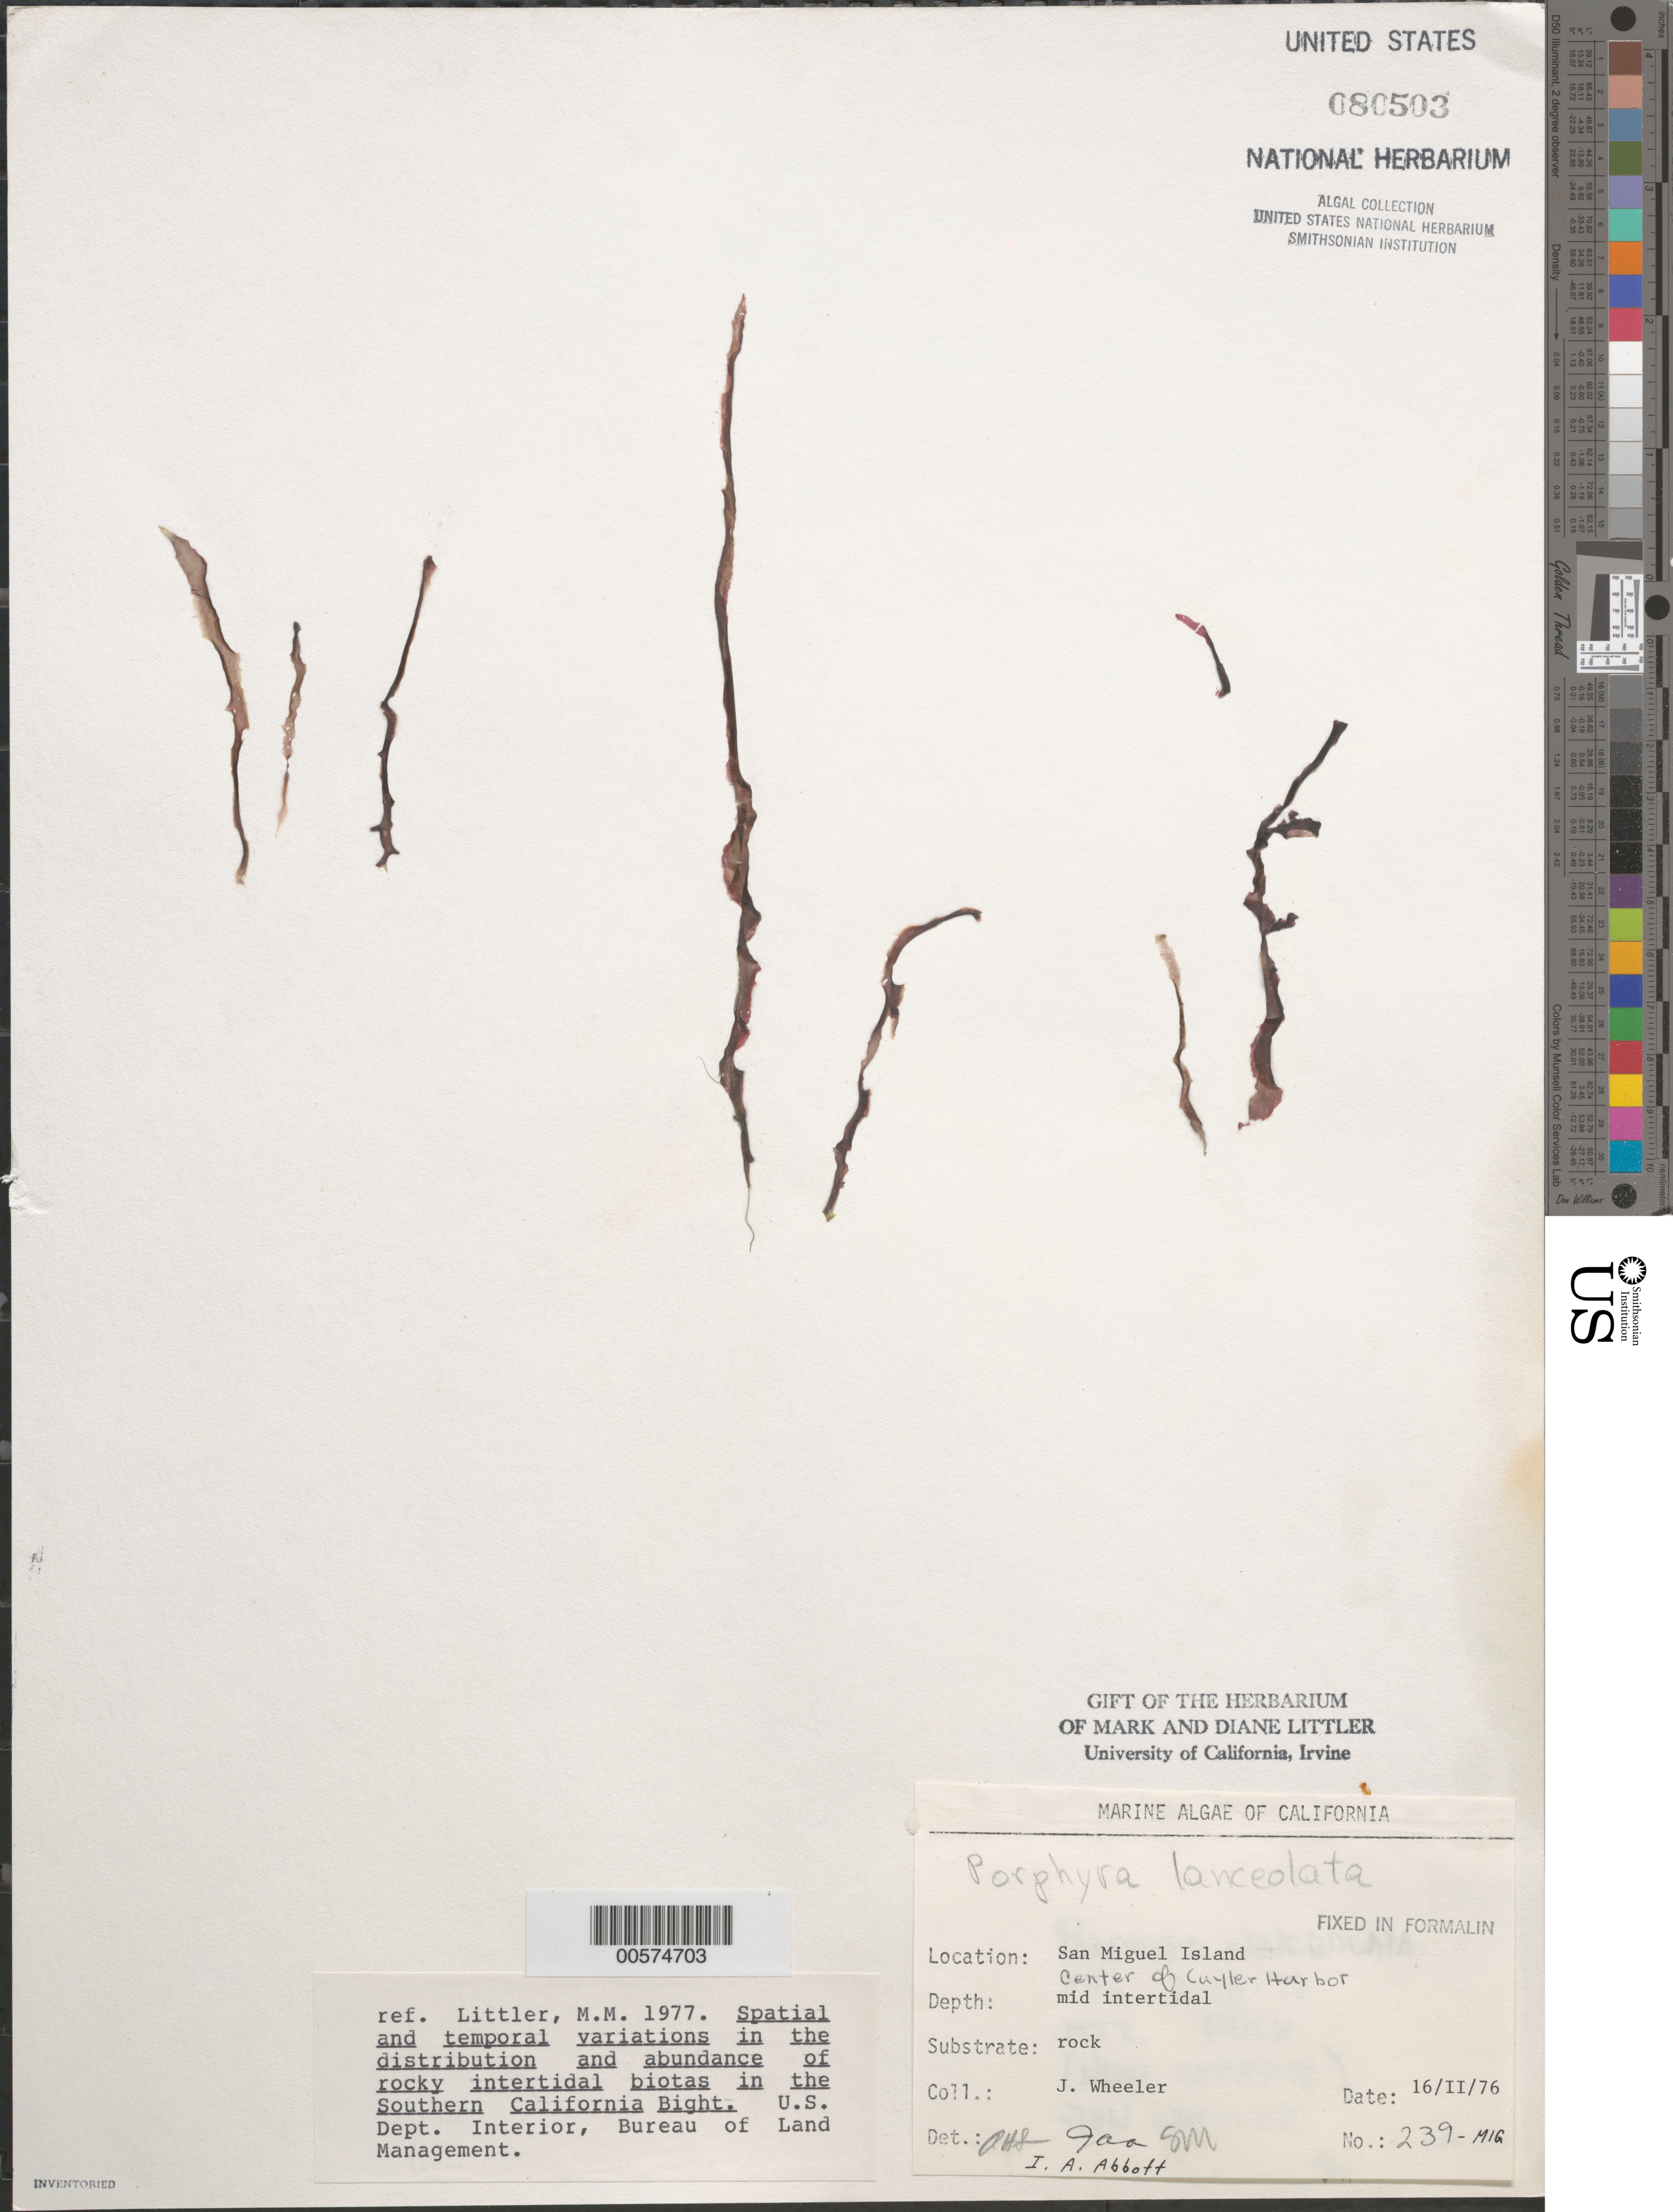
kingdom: Plantae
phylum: Rhodophyta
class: Bangiophyceae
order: Bangiales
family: Bangiaceae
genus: Pyropia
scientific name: Pyropia lanceolata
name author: (Setchell & Hus) S.C. Lindstrom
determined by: Algae name updating Project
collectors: J. L. Wheeler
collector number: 239-MIG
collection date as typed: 16 Feb 1976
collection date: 1976-02-16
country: United States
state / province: California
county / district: Santa Barbara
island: San Miguel Island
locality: Cuyler Harbor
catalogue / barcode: US 80503